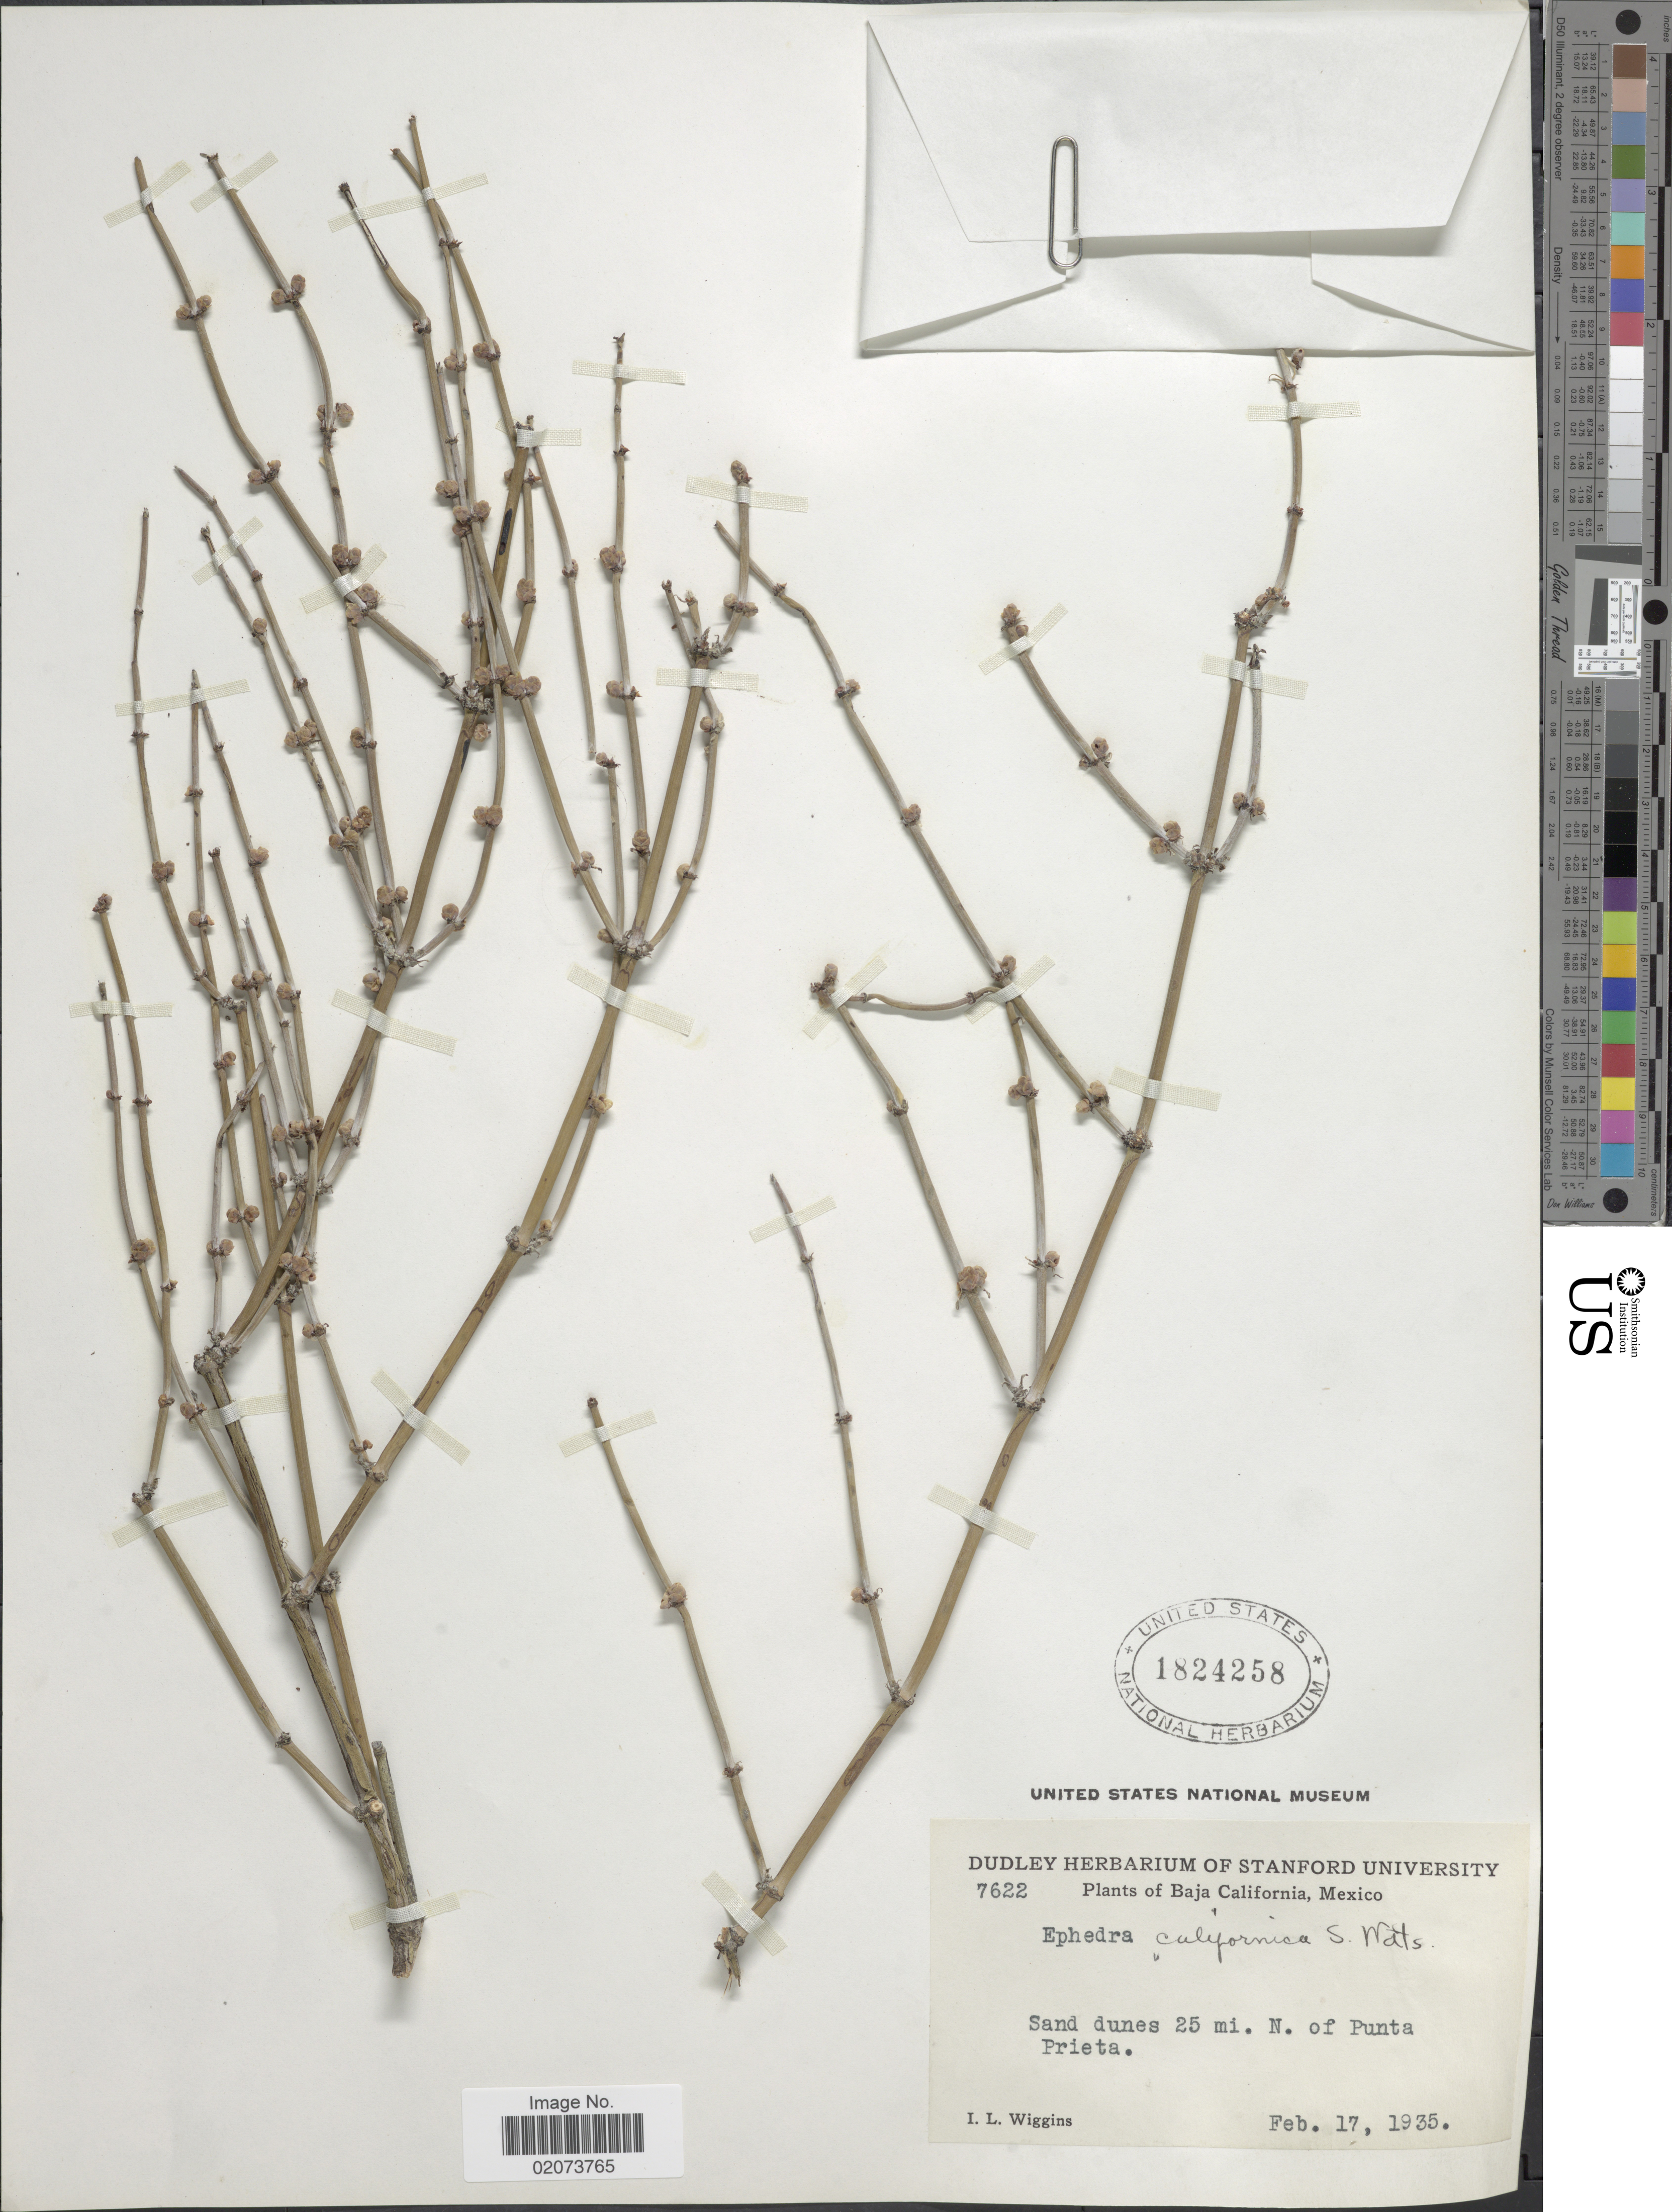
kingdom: Plantae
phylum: Tracheophyta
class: Gnetopsida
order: Ephedrales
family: Ephedraceae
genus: Ephedra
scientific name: Ephedra californica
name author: S. Watson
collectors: I. L. Wiggins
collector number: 7622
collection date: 1935-02-17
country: Mexico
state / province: Baja California Norte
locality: Sand dunes 25 mi. N. of Punta Prieta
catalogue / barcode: US 1824258